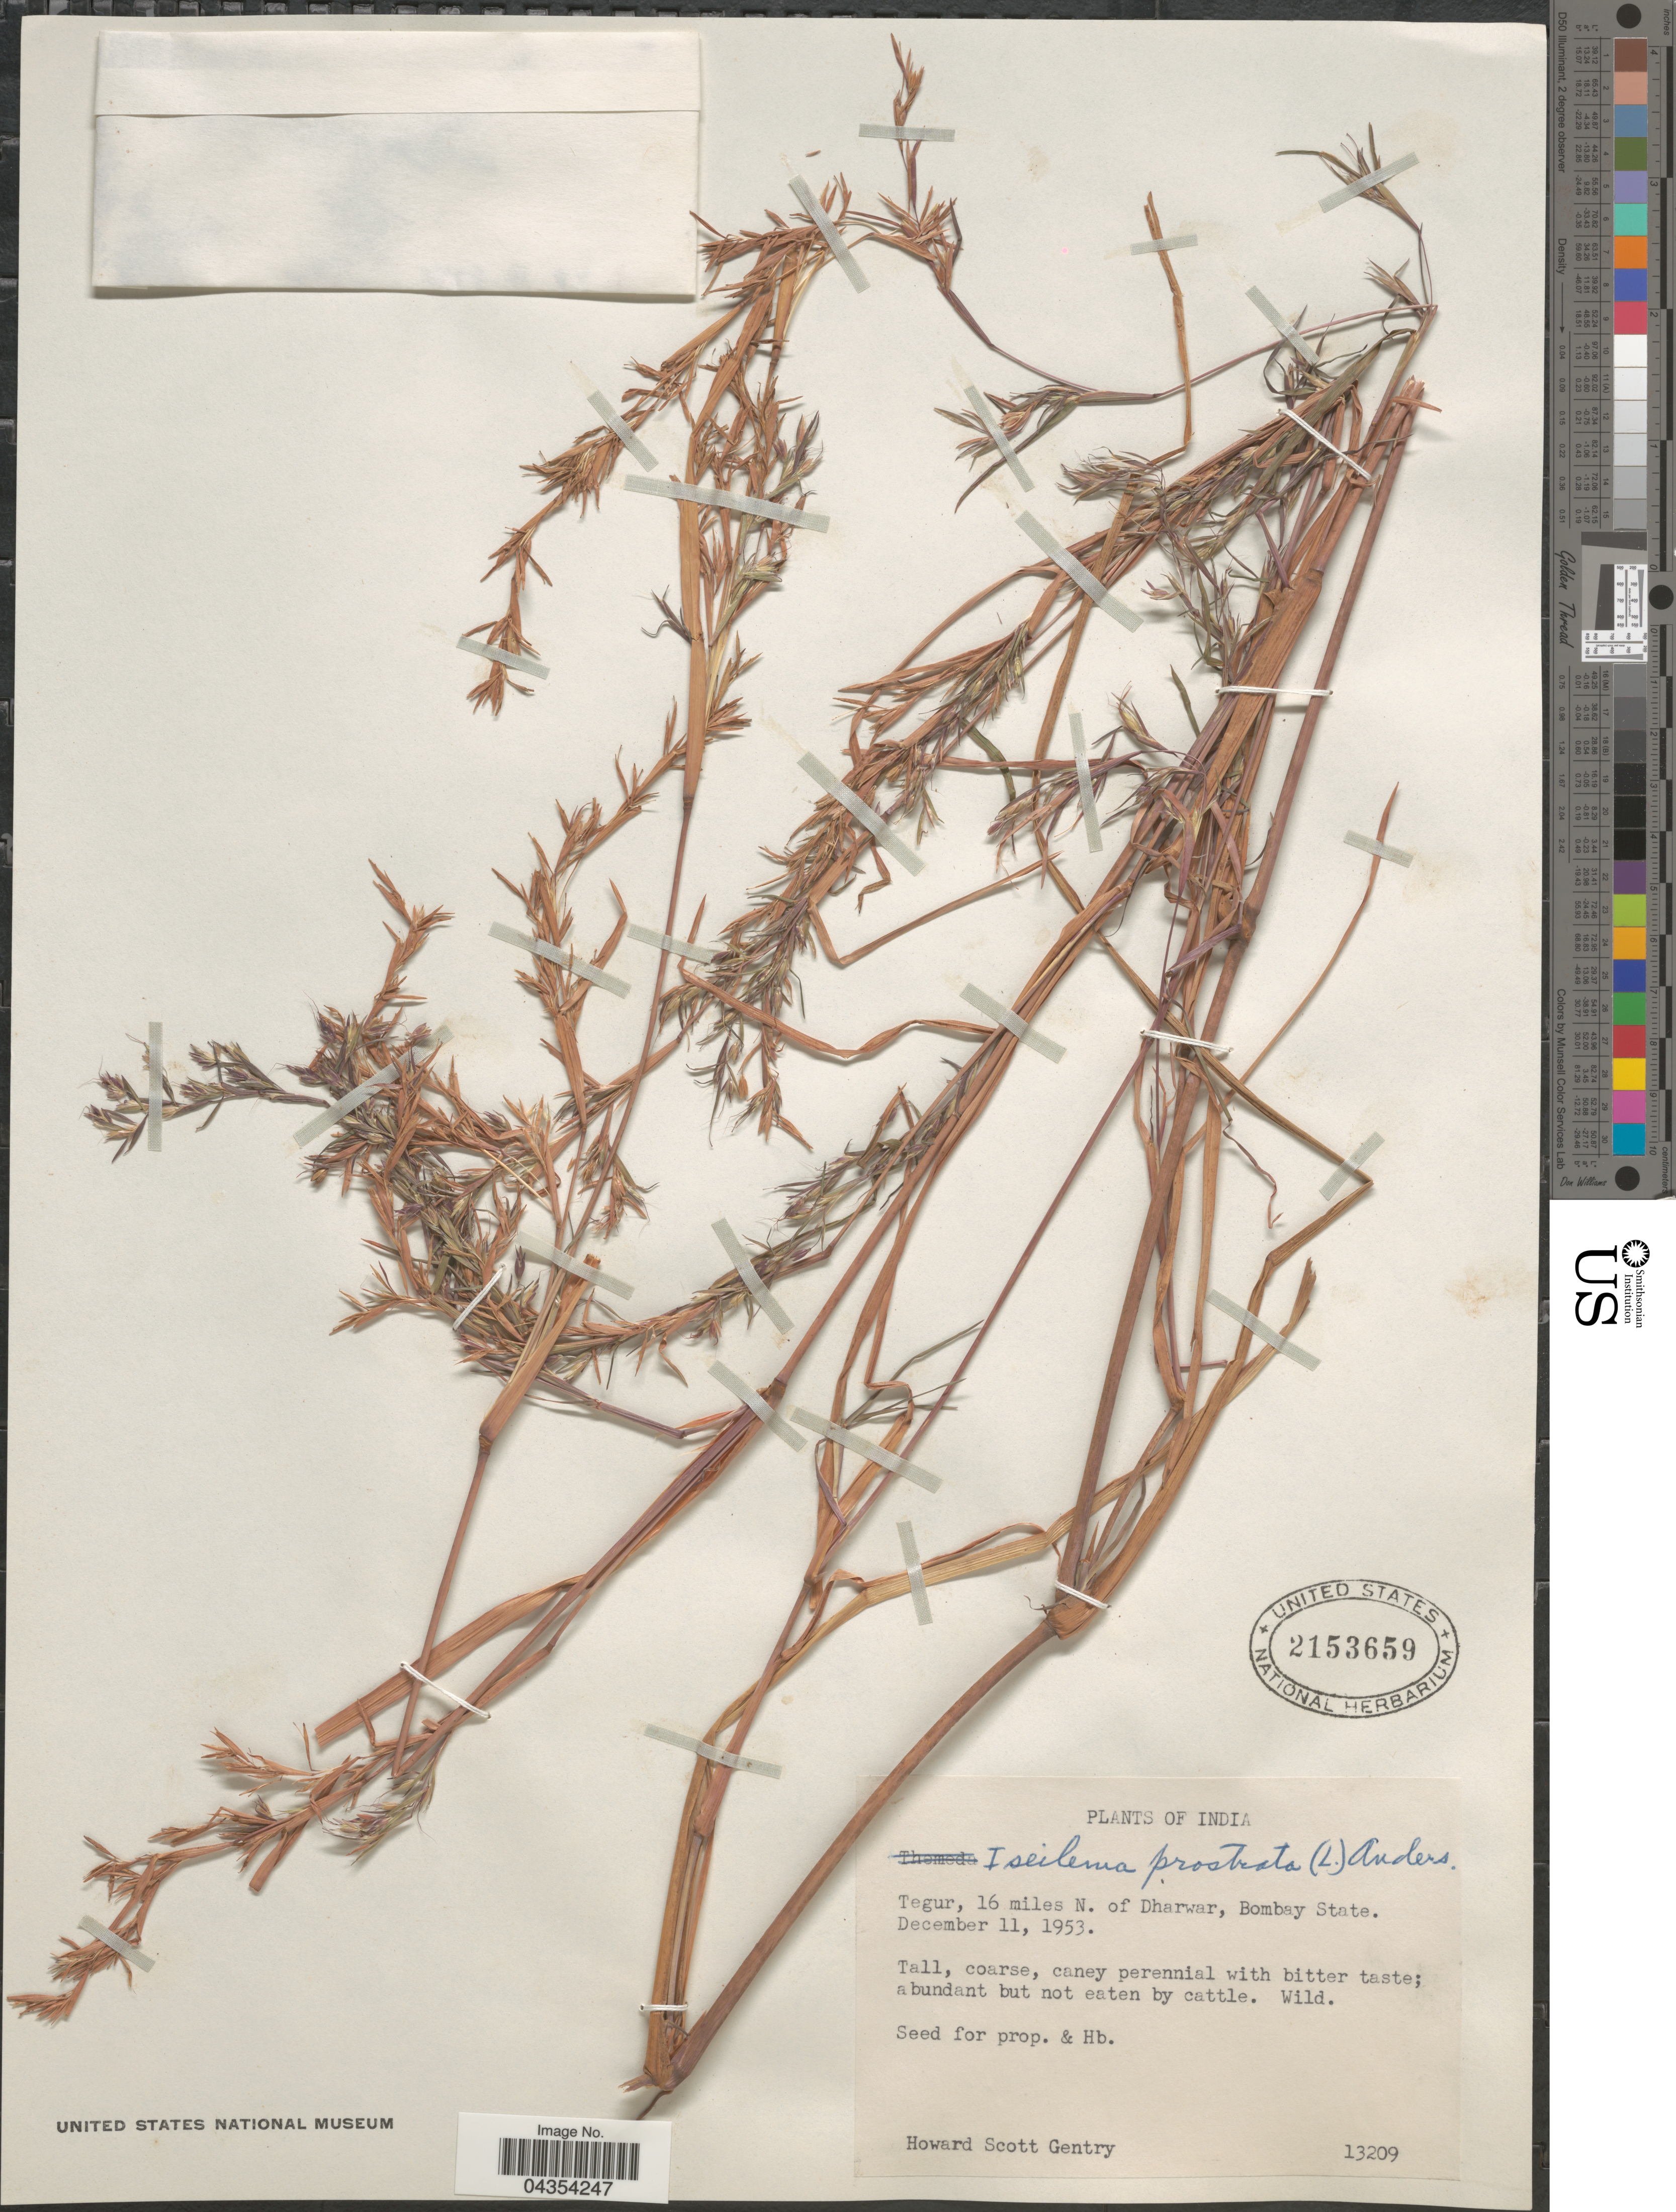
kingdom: Plantae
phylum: Tracheophyta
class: Liliopsida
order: Poales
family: Poaceae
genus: Iseilema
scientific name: Iseilema prostratum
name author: (L.) Andersson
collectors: H. S. Gentry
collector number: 13209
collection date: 1953-12-11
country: India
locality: Tegur, 16 miles N. of Dharwar, Bombay State.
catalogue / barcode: US 2153659